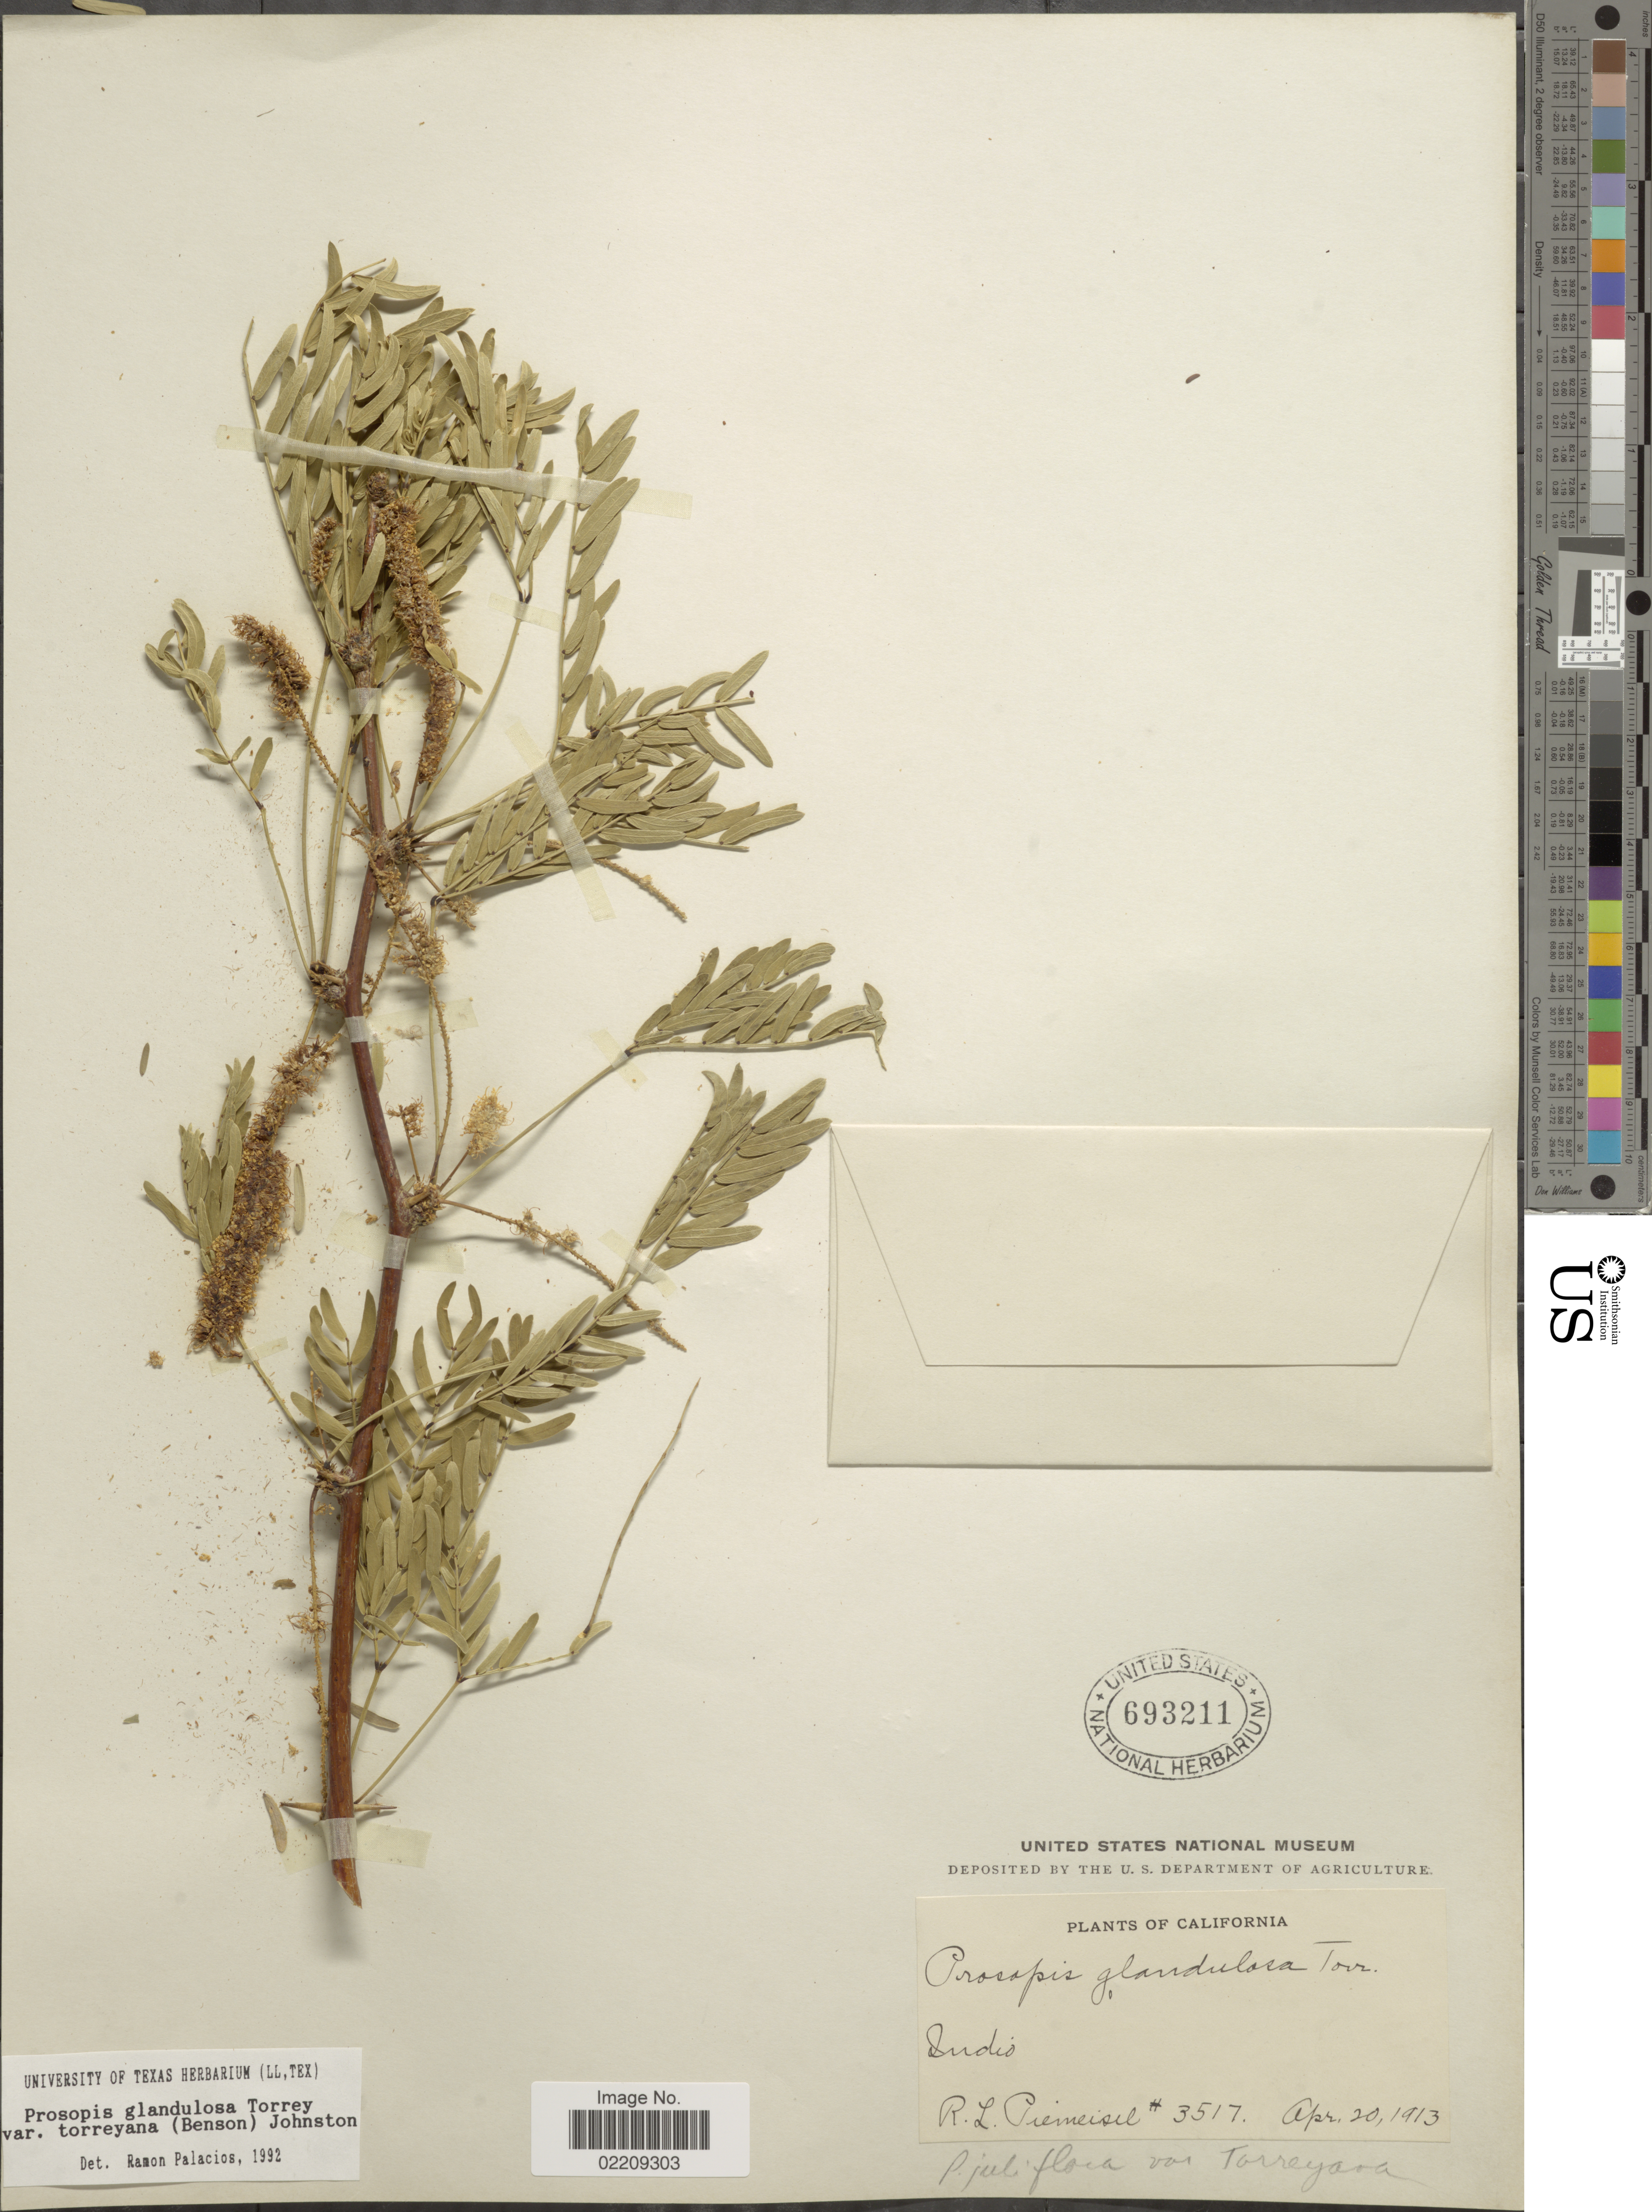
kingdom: Plantae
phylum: Tracheophyta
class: Magnoliopsida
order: Fabales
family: Fabaceae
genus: Neltuma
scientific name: Neltuma odorata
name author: (Torr. & Frém.) C. E. Hughes & G.P. Lewis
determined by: Strong, Mark T., (BOT), Smithsonian Institution - National Museum of Natural History (UNITED STATES)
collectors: R. L. Piemeisel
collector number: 3517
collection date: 1913-04-20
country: United States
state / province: California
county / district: Riverside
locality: Indio.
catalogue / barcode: US 693211